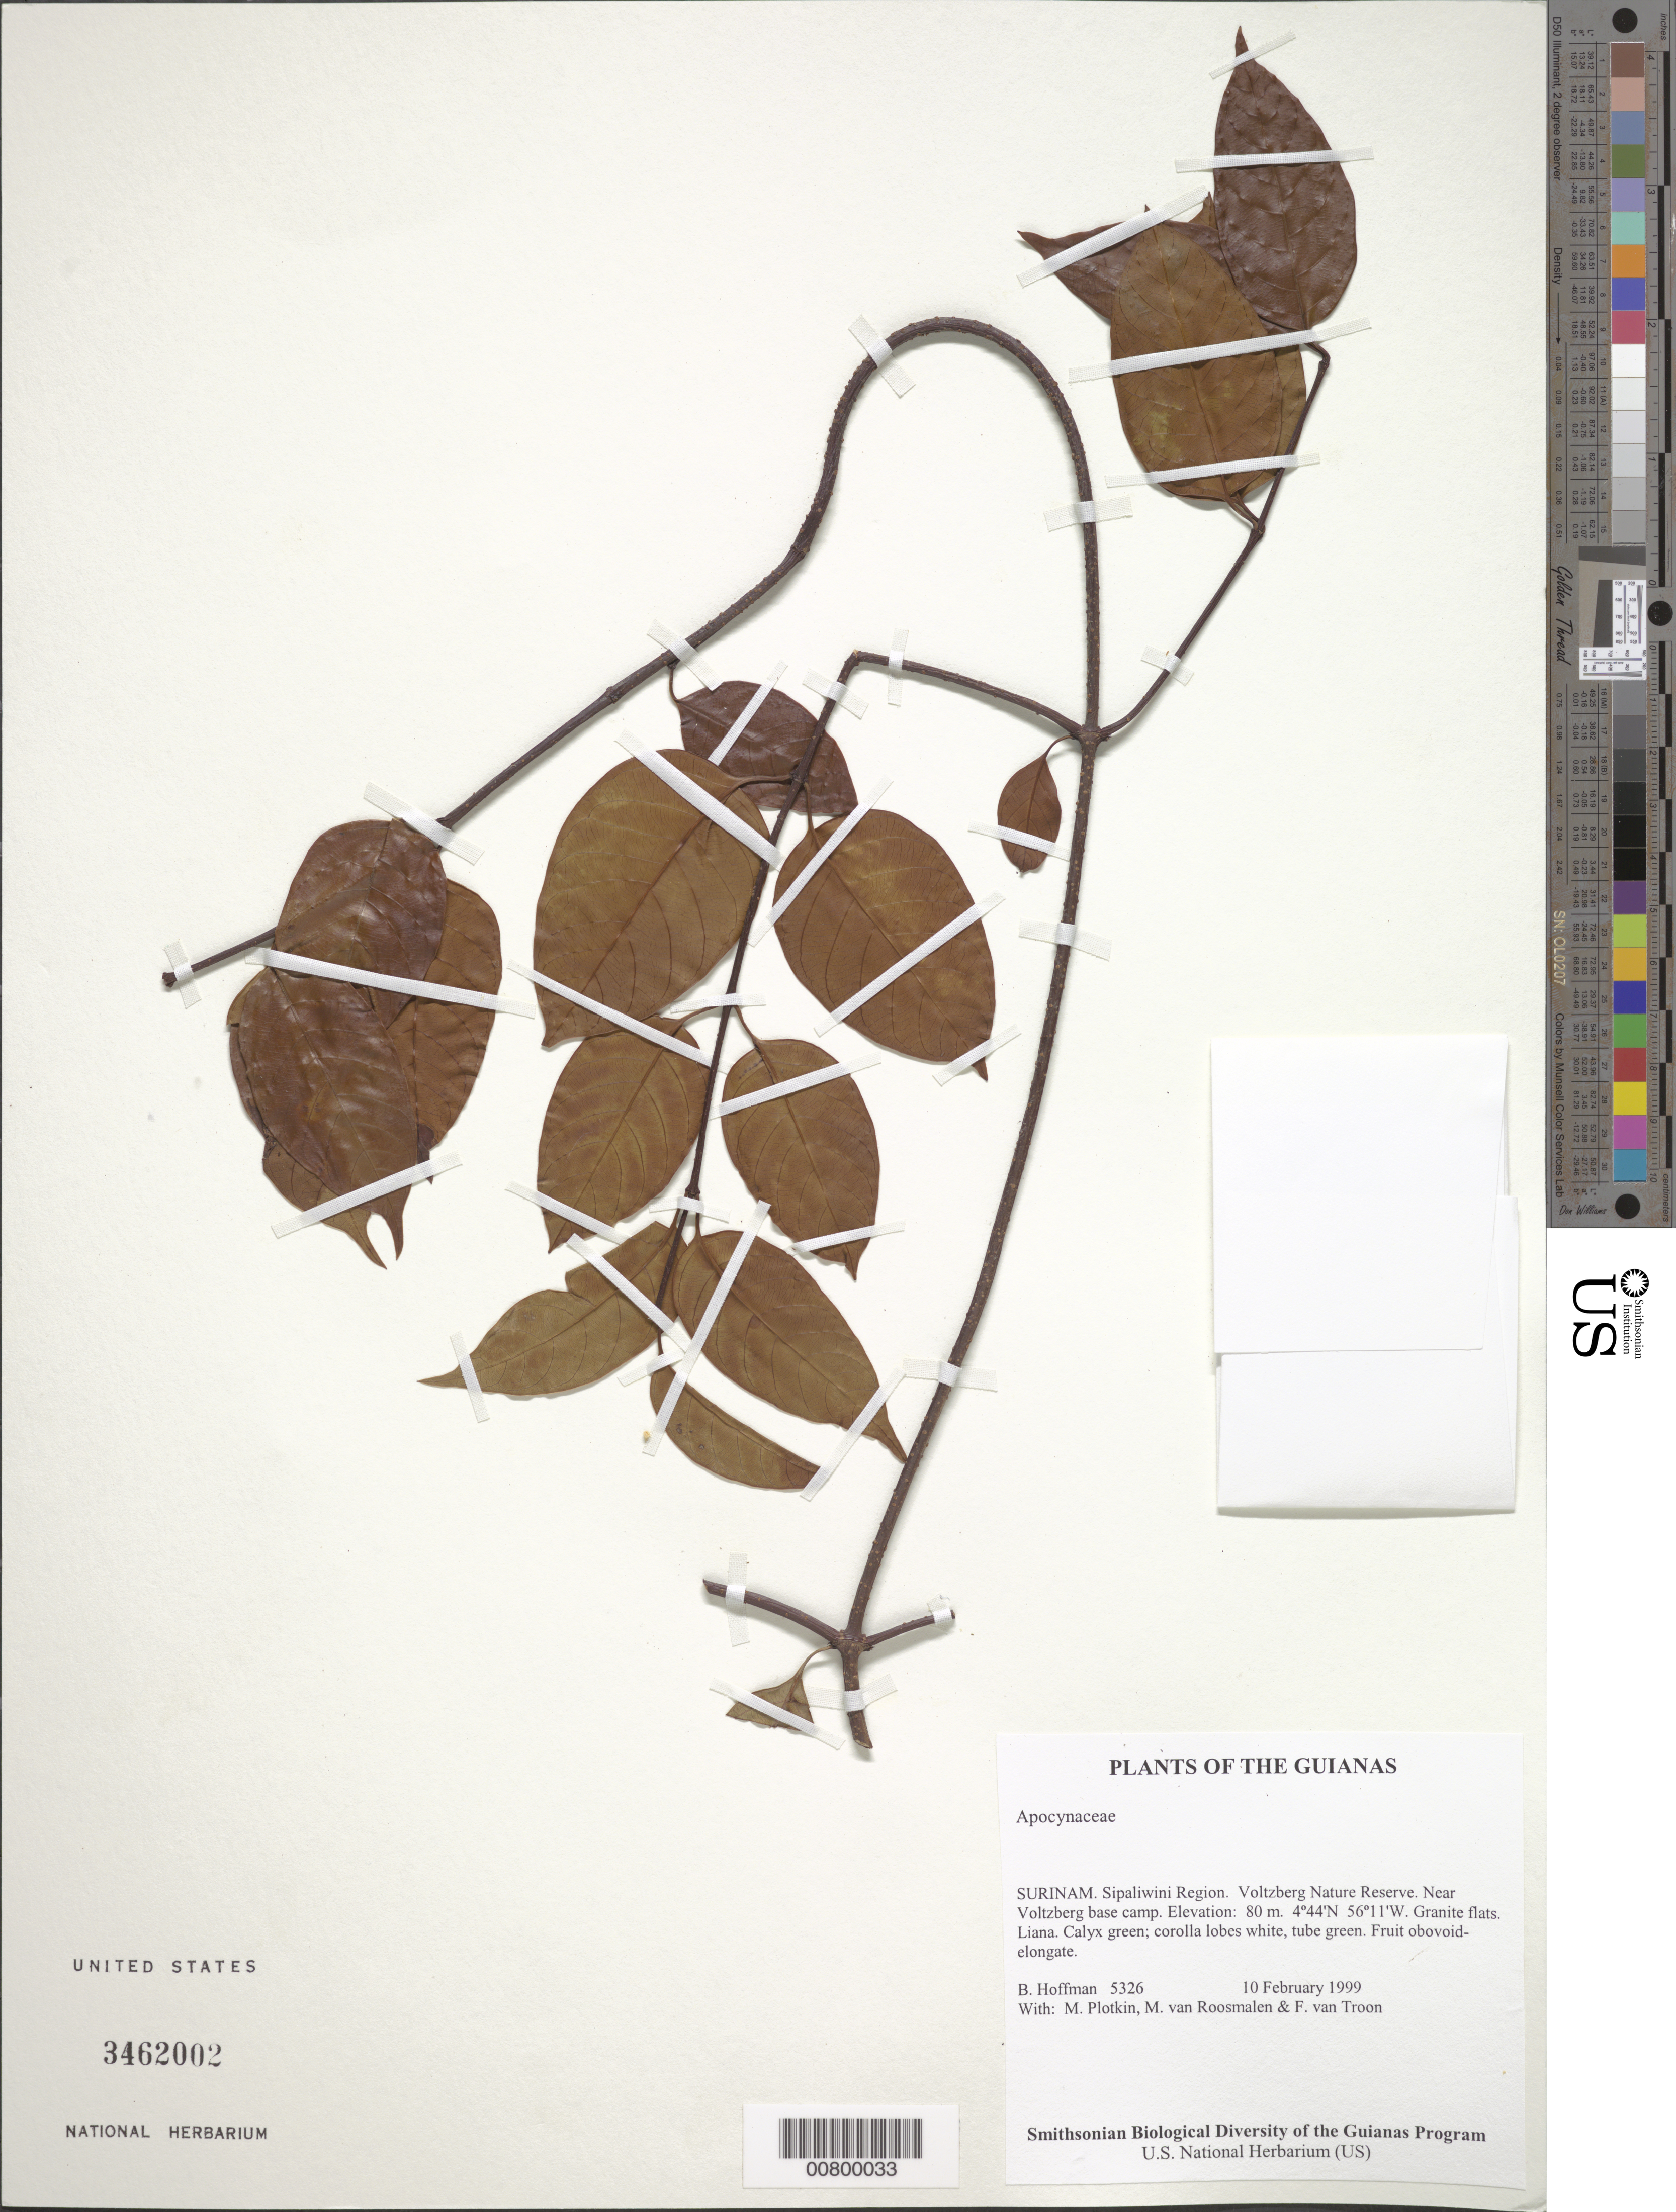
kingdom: Plantae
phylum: Tracheophyta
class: Magnoliopsida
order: Gentianales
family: Apocynaceae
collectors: B. Hoffman, M. Plotkin, M. Roosmalen & F. Van Troon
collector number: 5326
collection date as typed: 10 February 1999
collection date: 1999-02-10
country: Suriname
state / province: Sipaliwini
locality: Voltzberg Nature Reserve. Near Voltzberg base camp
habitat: Granite flats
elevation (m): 80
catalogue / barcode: US 3462002